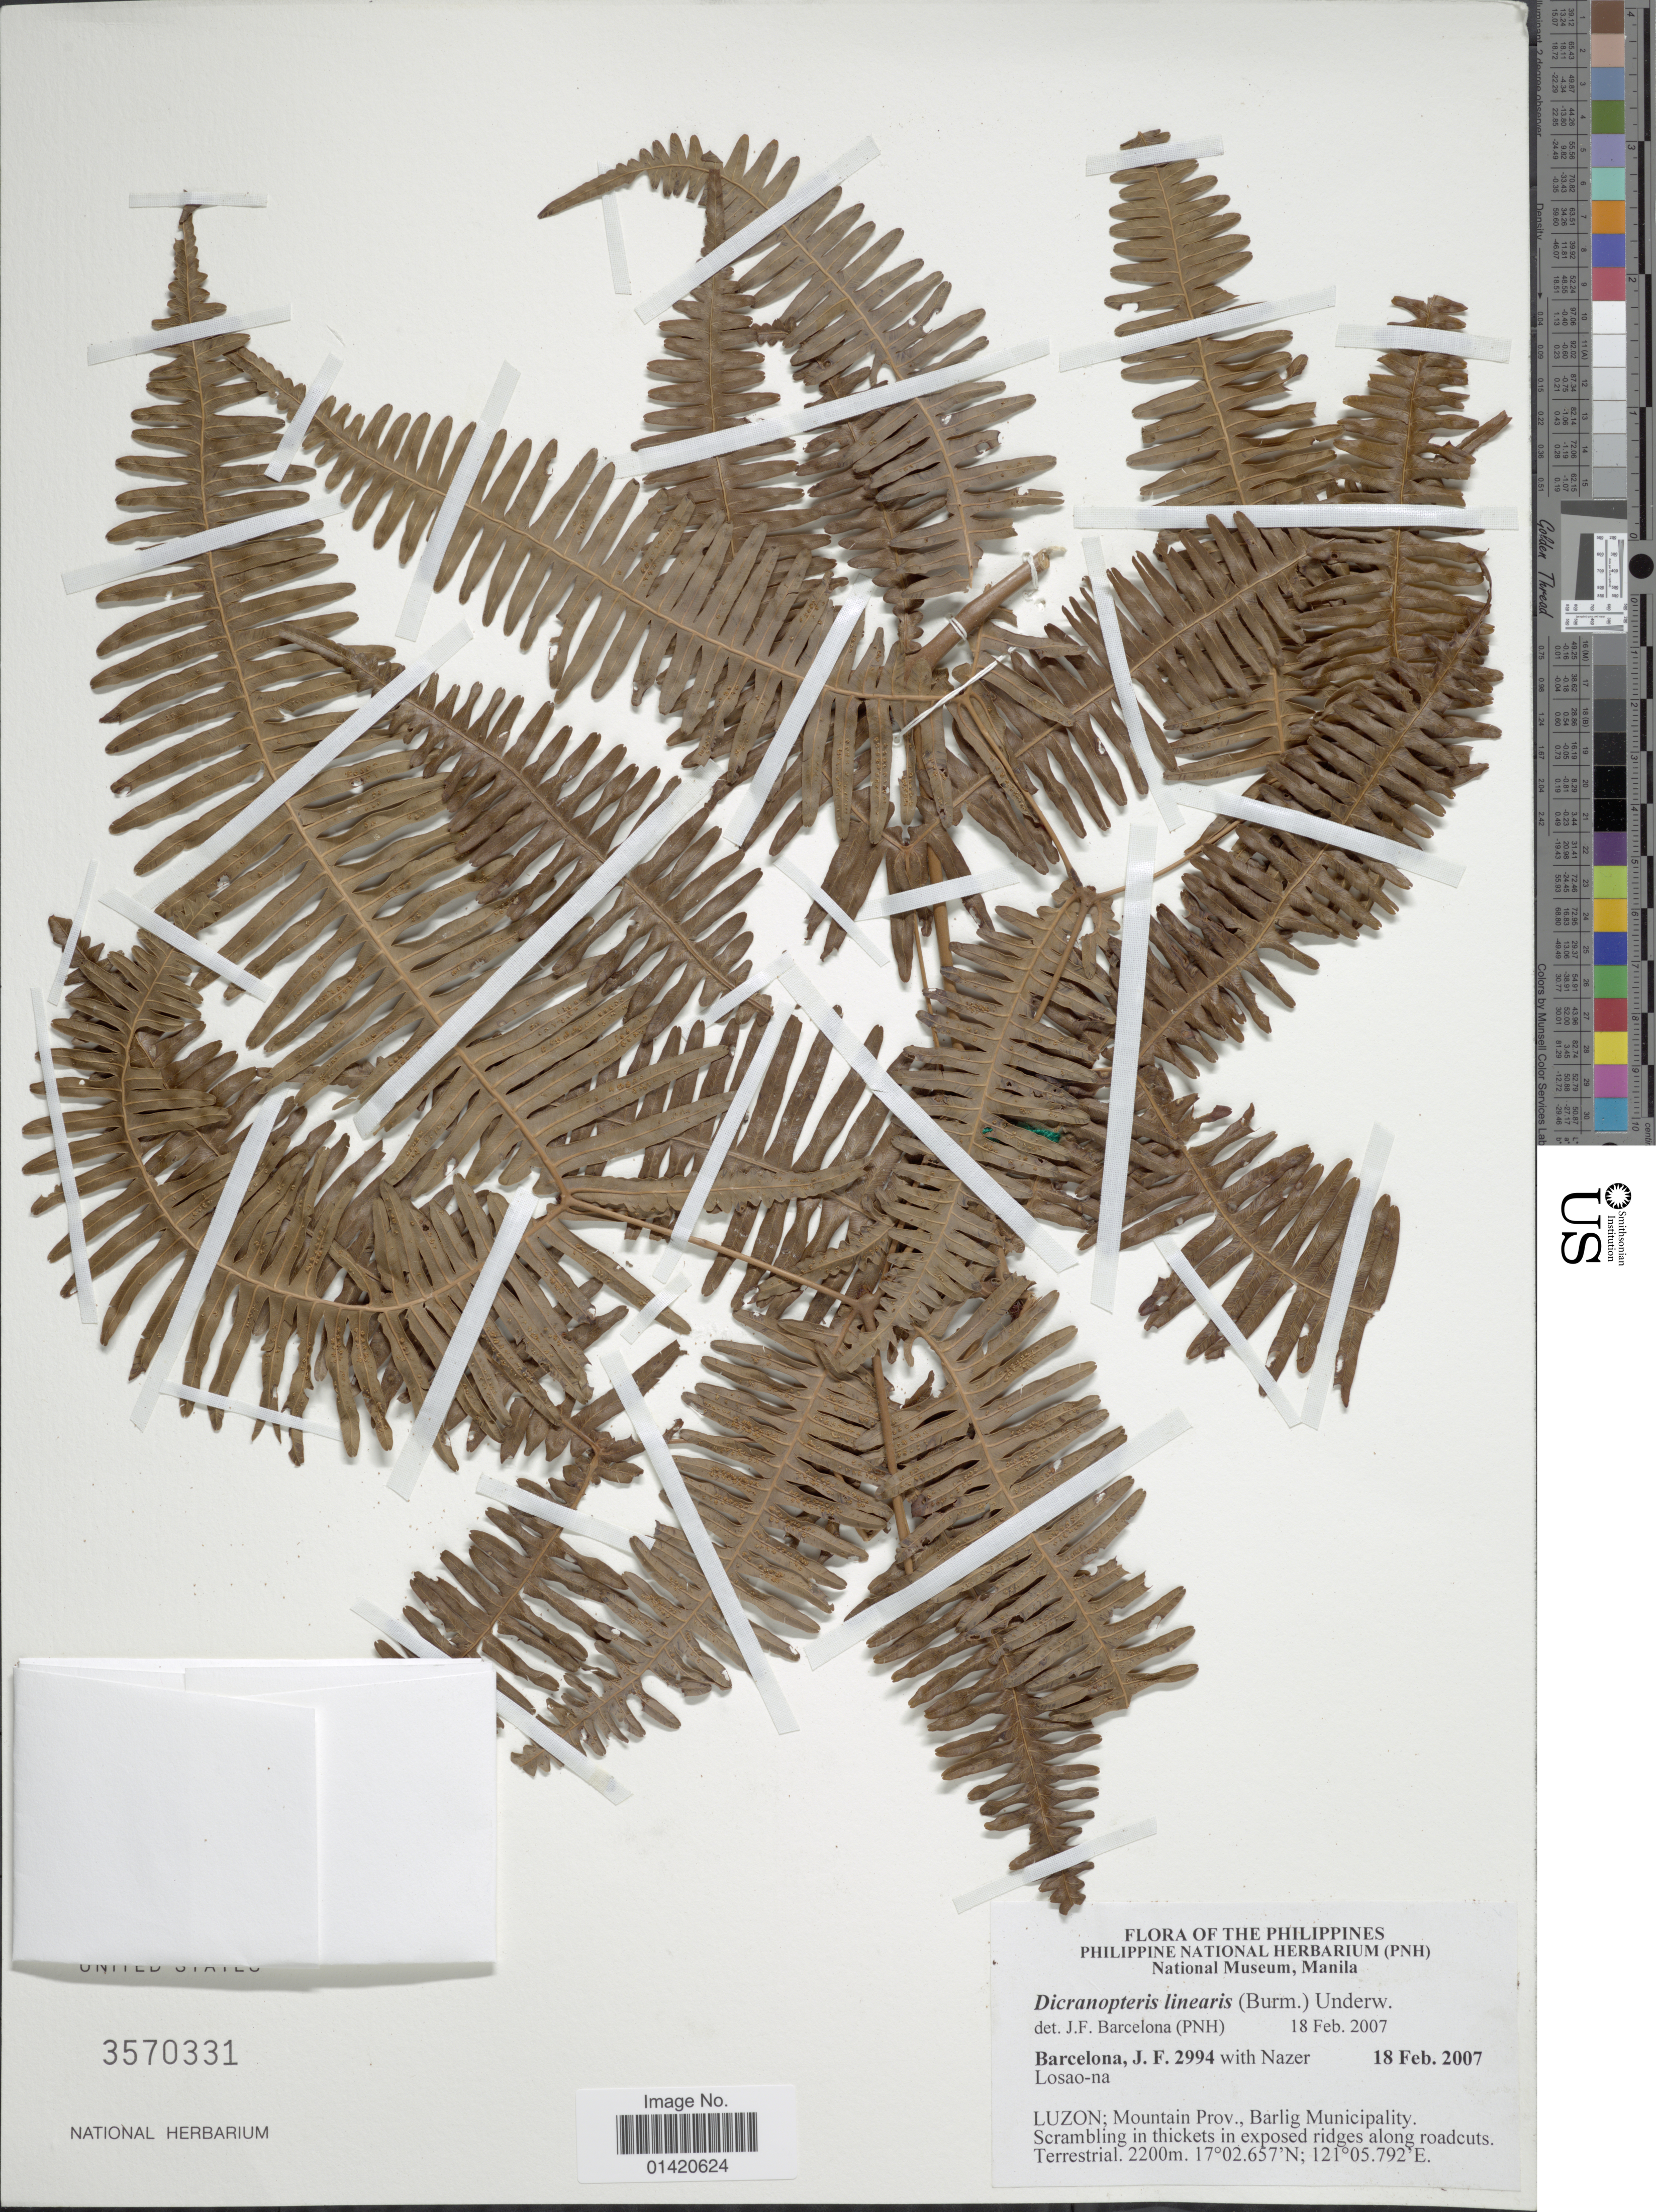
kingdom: Plantae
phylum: Tracheophyta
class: Polypodiopsida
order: Gleicheniales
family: Gleicheniaceae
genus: Dicranopteris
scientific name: Dicranopteris linearis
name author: (Burm. f.) Underw.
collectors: J. F. Barcelona & N. Losao-na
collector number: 2994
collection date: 2007-02-18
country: Philippines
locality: Luzon; Mountain Prov., Barlig Municipality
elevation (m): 2200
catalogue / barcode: US 3570331